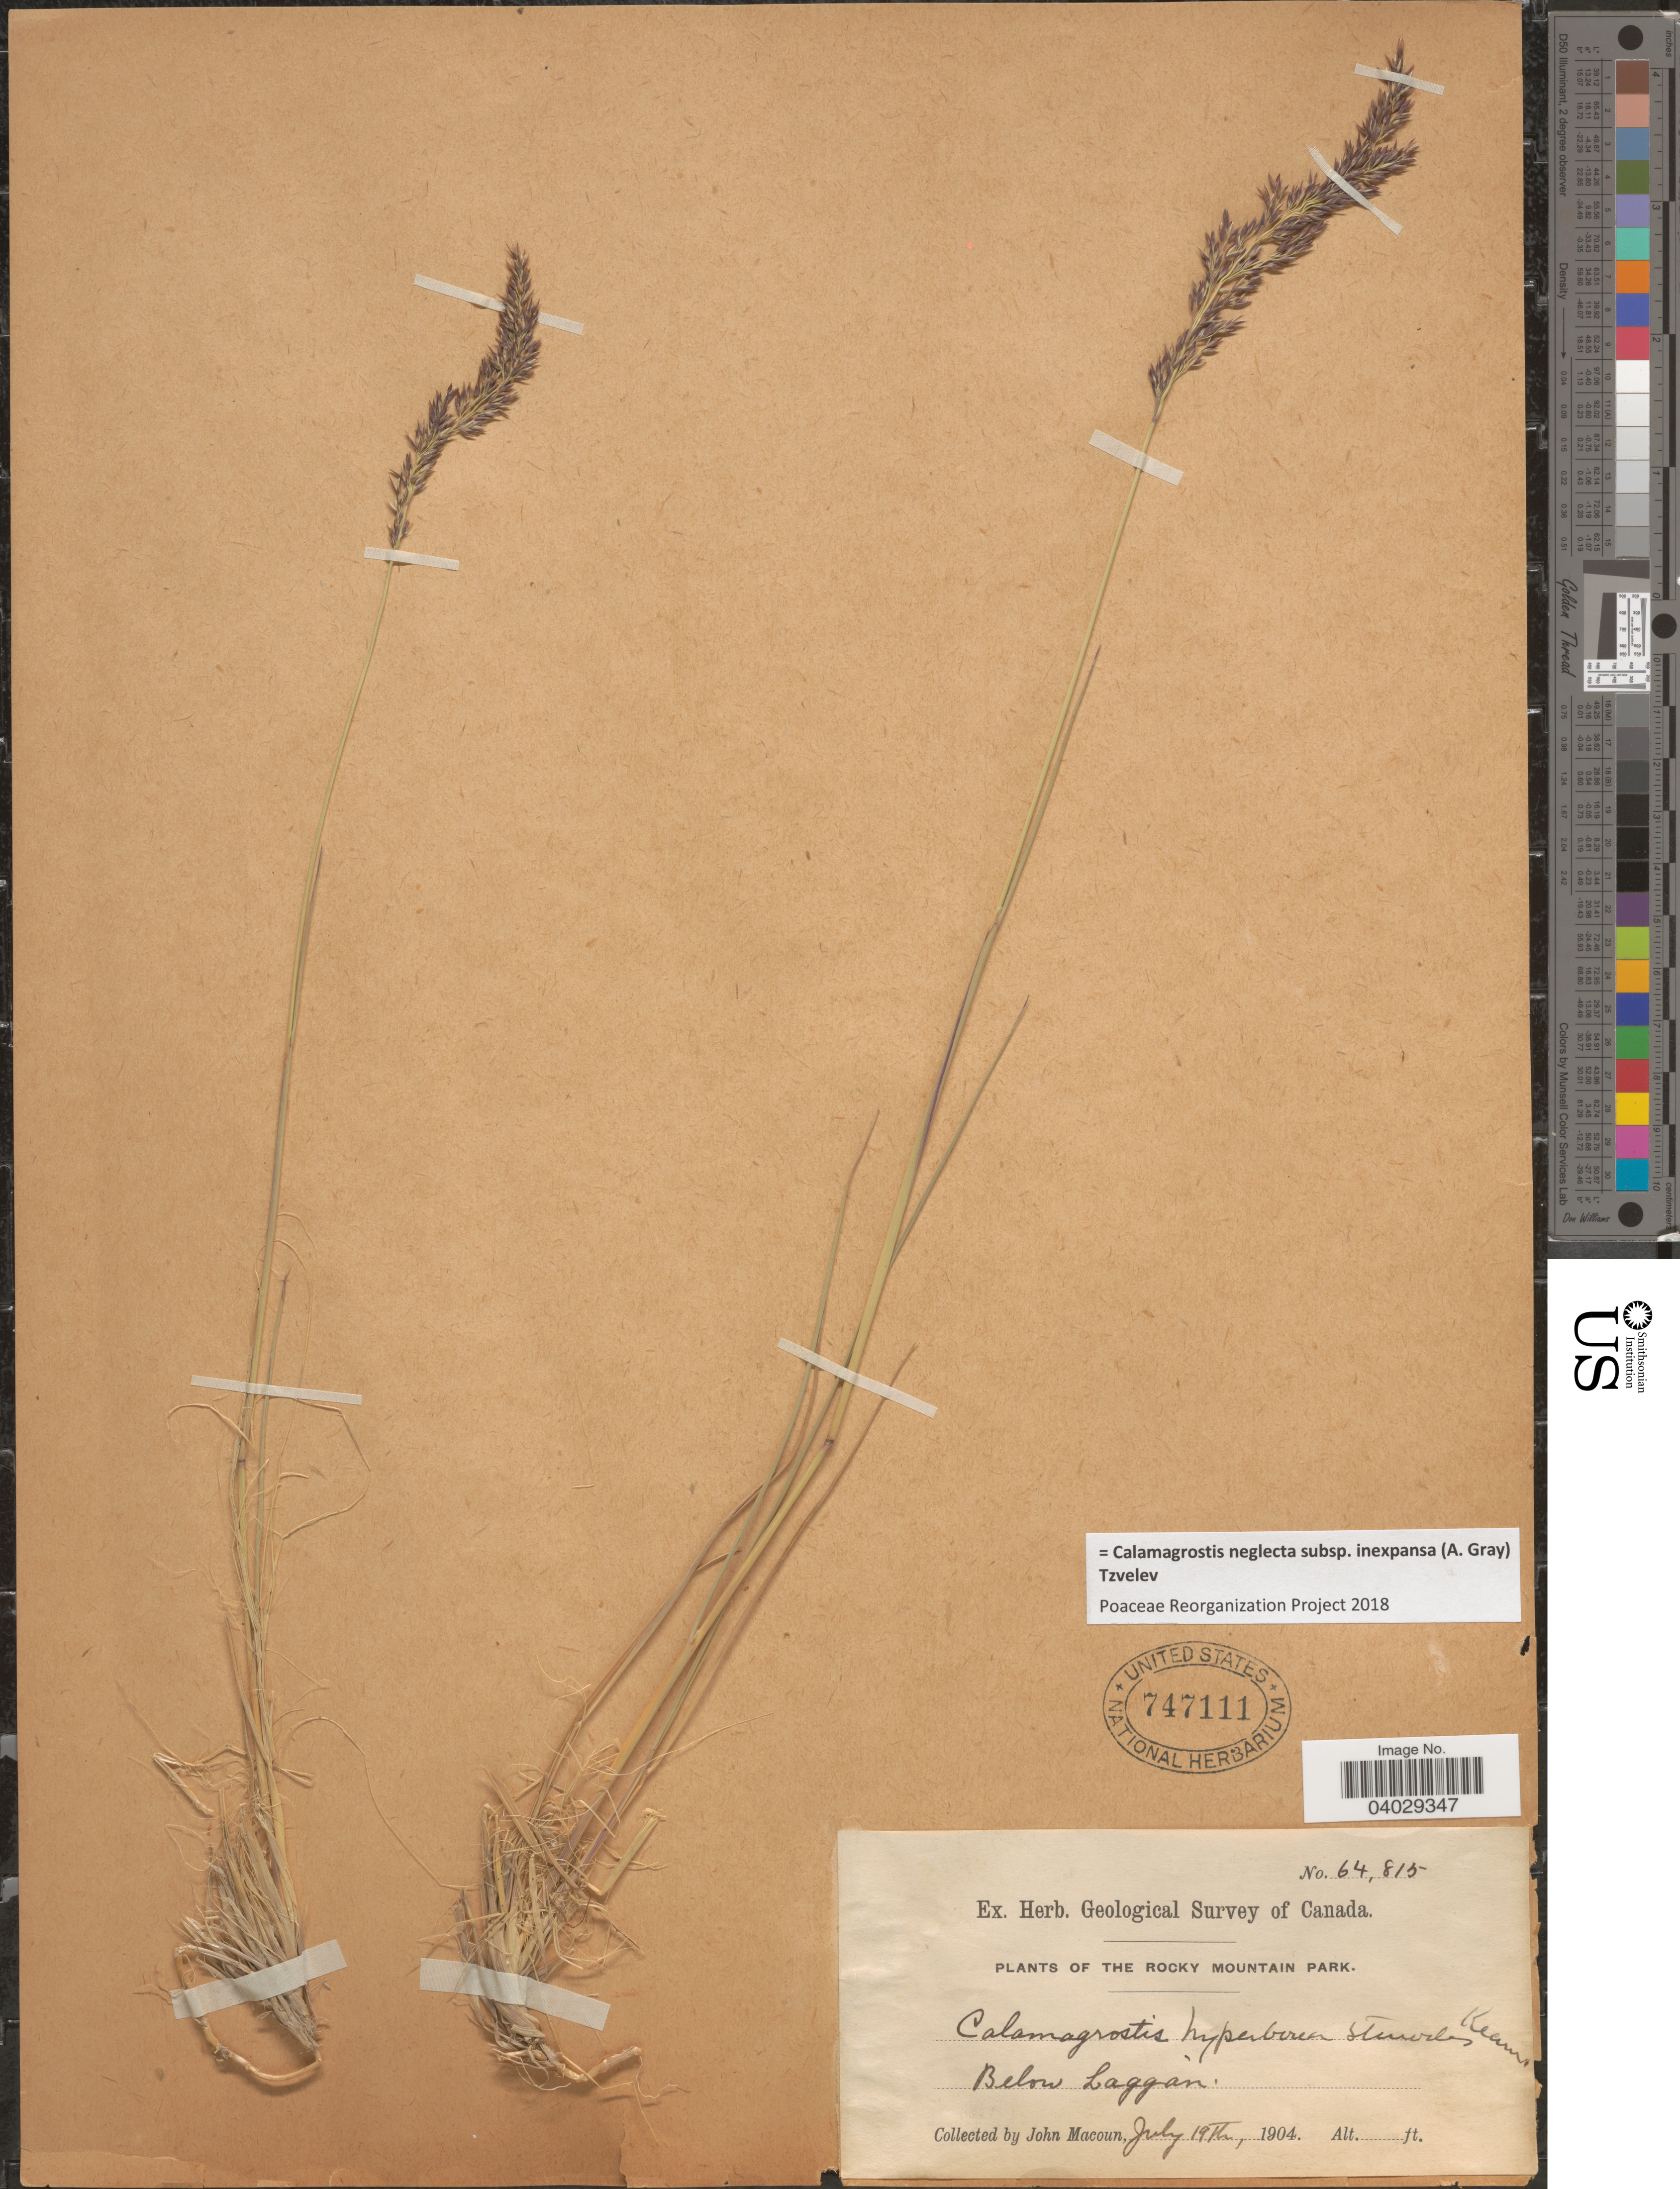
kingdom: Plantae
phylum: Tracheophyta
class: Liliopsida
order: Poales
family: Poaceae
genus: Calamagrostis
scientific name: Calamagrostis neglecta subsp. inexpansa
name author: (A. Gray) Tzvelev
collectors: J. Macoun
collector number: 64815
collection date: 1904-07-19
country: Canada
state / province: Alberta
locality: The Rocky Mountain Park. Below Laggan.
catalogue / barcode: US 747111